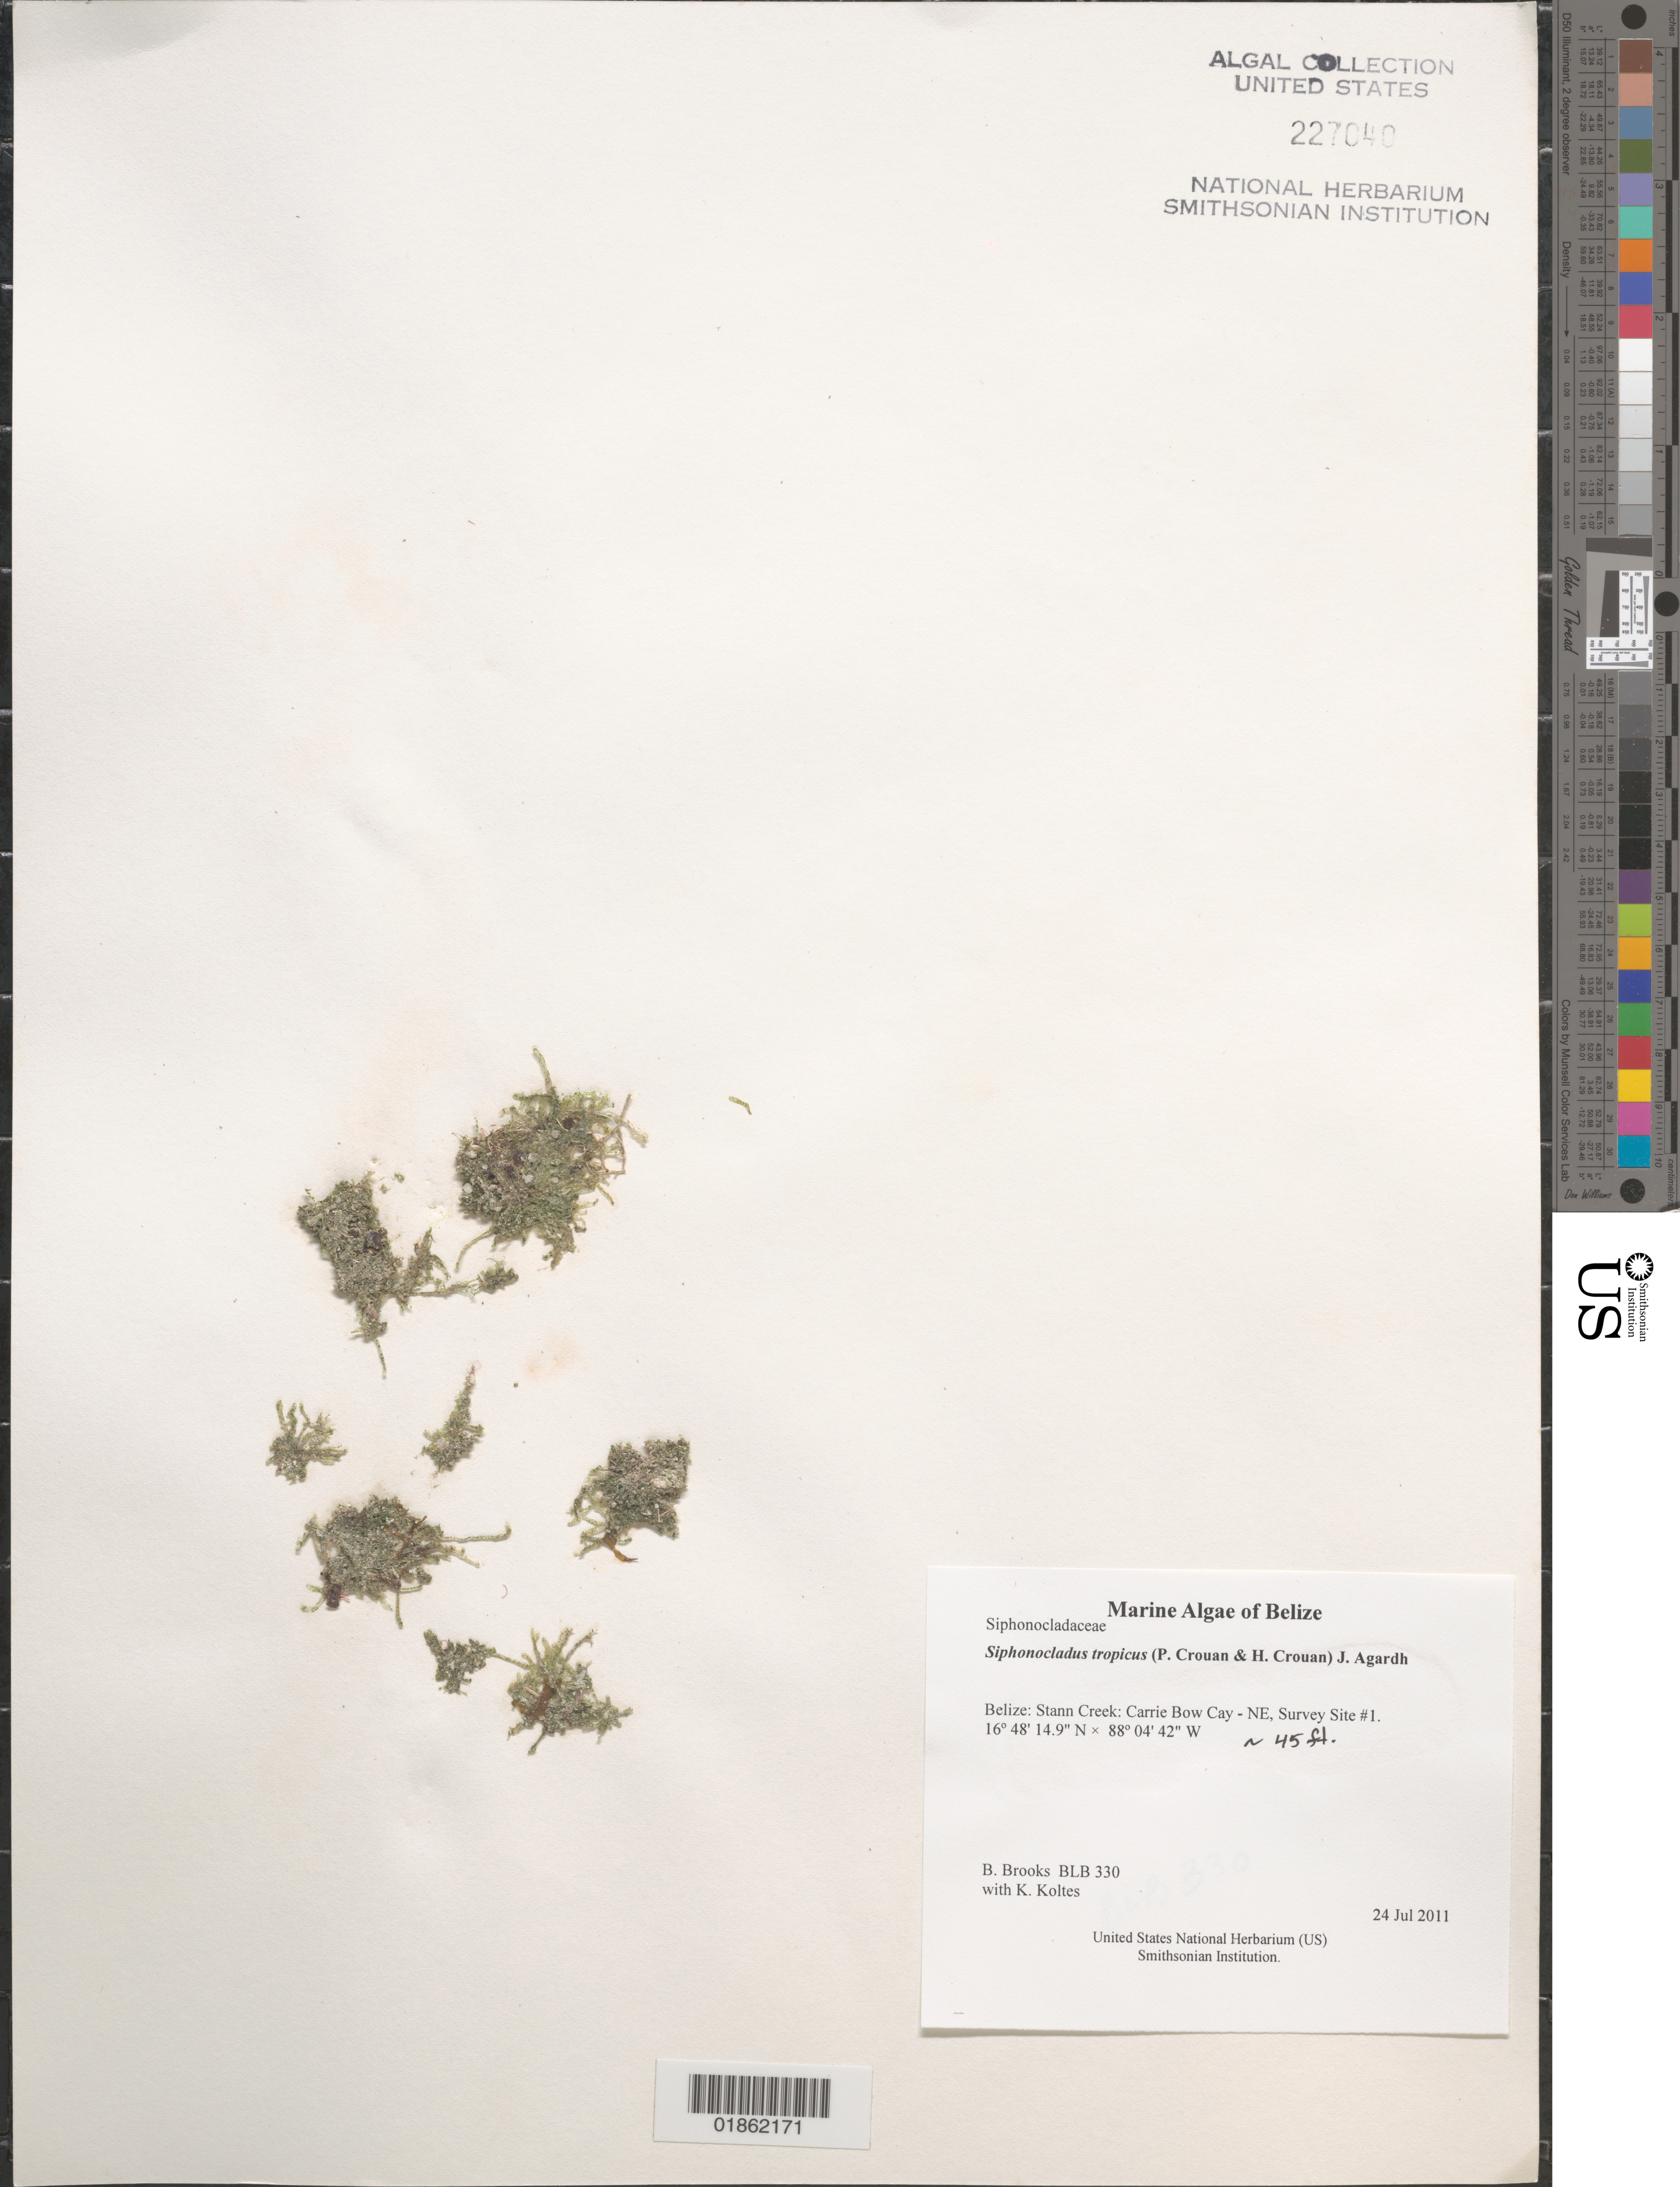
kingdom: Plantae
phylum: Chlorophyta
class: Ulvophyceae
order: Siphonocladales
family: Siphonocladaceae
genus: Siphonocladus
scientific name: Siphonocladus tropicus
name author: (P. Crouan & H. Crouan) J. Agardh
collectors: B. Brooks & K. Koltes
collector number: BLB 330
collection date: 2011-07-24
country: Belize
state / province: Stann Creek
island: Carrie Bow Cay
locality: Carrie Bow Cay - NE, Survey Site #1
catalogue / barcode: US 227040